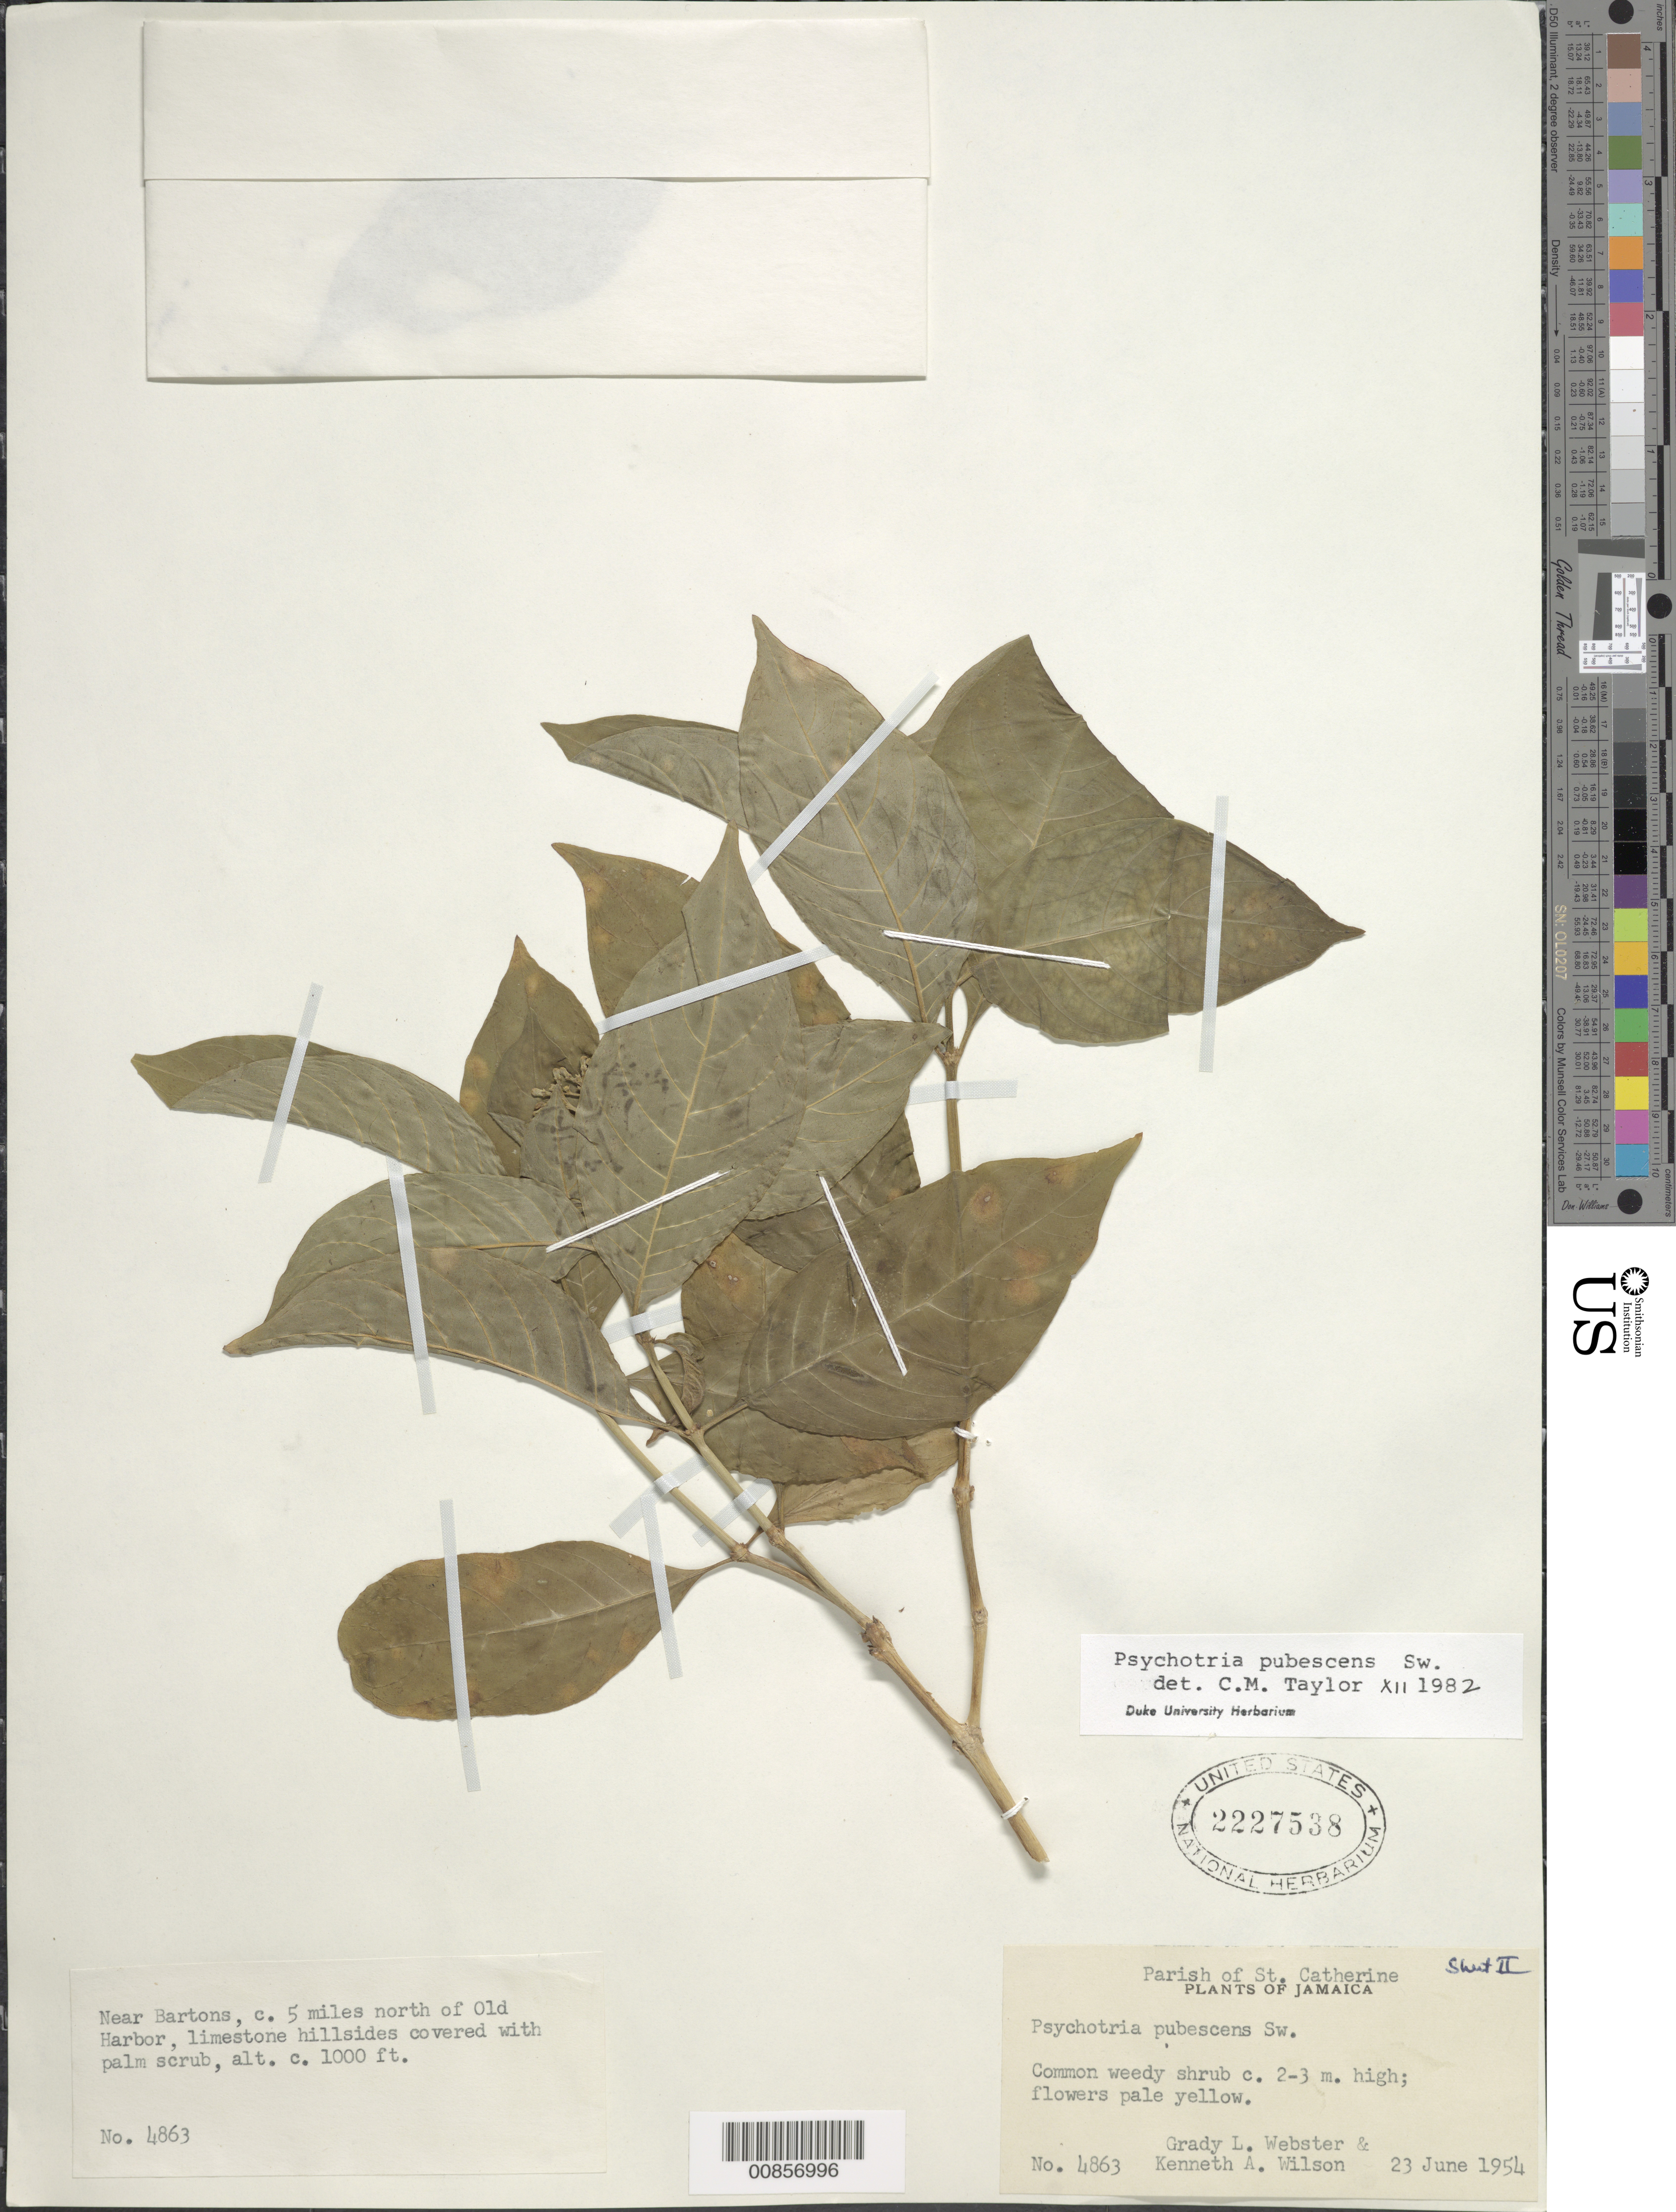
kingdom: Plantae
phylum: Tracheophyta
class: Magnoliopsida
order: Gentianales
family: Rubiaceae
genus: Psychotria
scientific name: Psychotria pubescens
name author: Sw.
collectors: G. L. Webster & K. A. Wilson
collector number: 4863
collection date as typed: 23 Jun 1954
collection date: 1954-06-23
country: Jamaica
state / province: Saint Catherine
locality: Near Bartons, c. 5 miles north of Old Harbor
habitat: Limestone hillsides covered with palm scrub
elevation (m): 305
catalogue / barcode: US 2227538